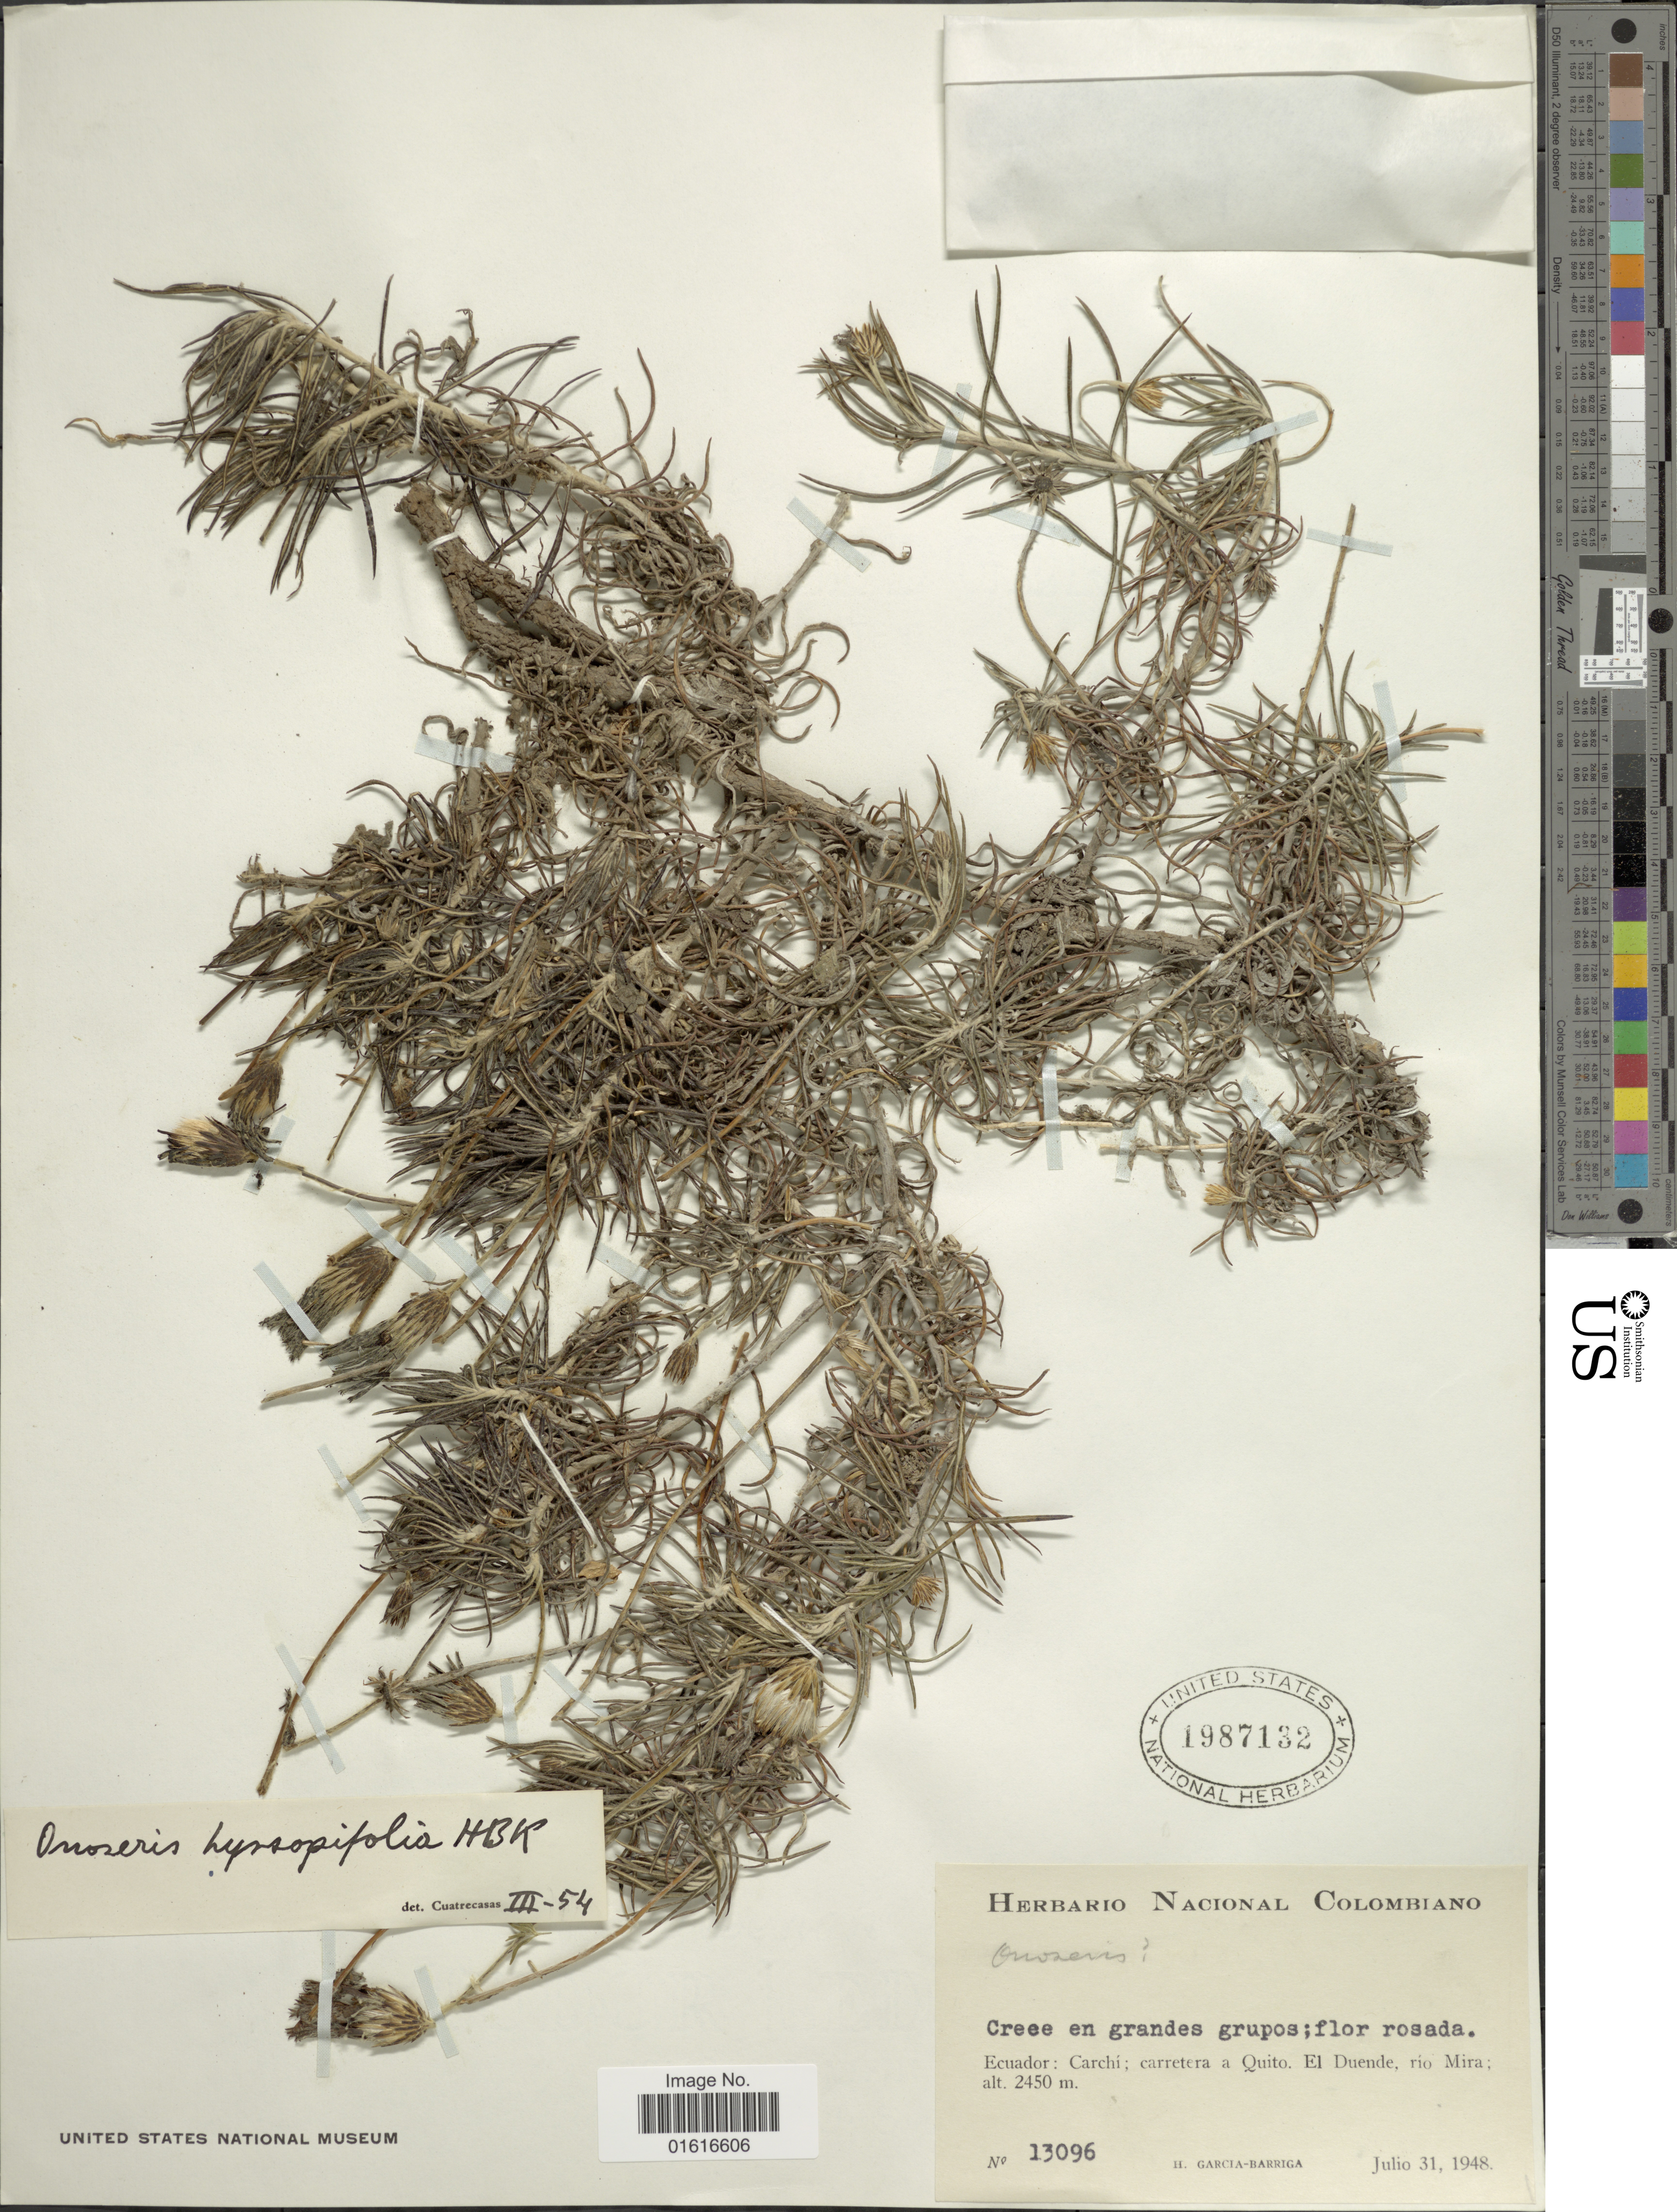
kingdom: Plantae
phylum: Tracheophyta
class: Magnoliopsida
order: Asterales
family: Asteraceae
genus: Onoseris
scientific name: Onoseris hyssopifolia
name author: Kunth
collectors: H. García Barriga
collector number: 13096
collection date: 1948-07-31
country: Ecuador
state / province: Carchi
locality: Carretera a Quito. El Duende, rio Mira:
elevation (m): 2450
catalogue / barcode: US 1987132